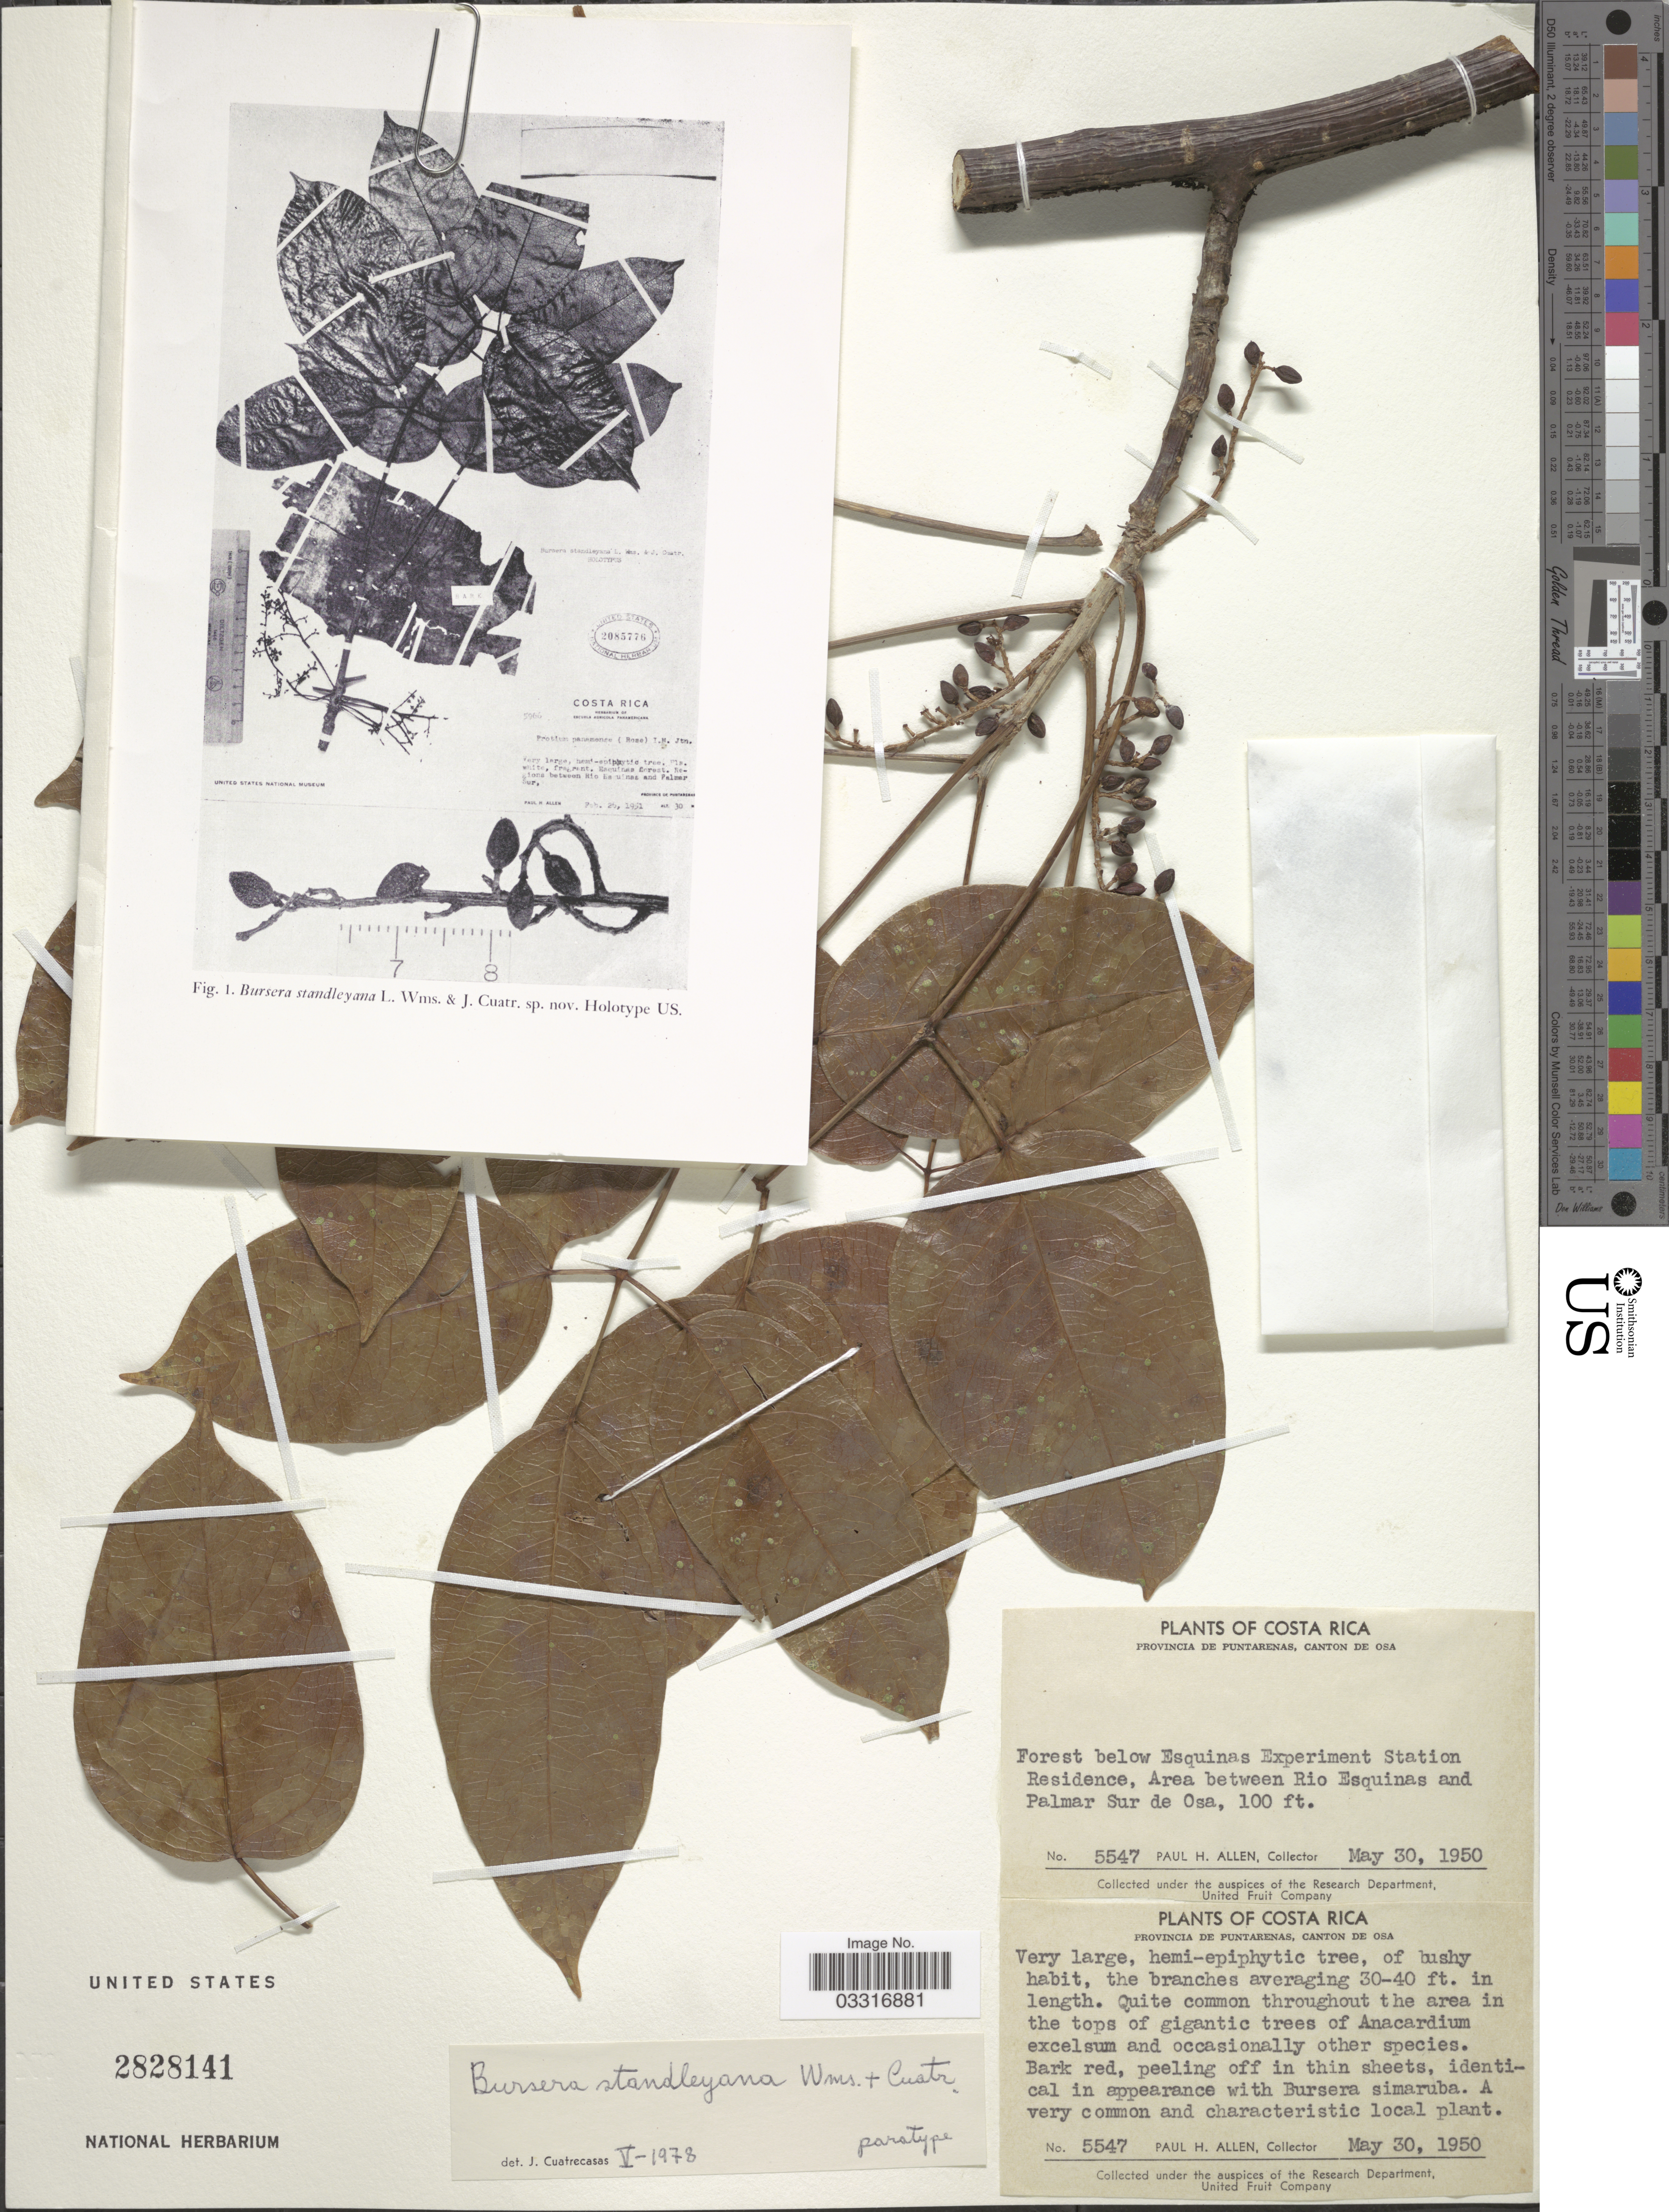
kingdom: Plantae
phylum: Tracheophyta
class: Magnoliopsida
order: Sapindales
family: Burseraceae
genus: Bursera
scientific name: Bursera standleyana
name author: L.O. Williams & Cuatrec.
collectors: P. H. Allen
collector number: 5547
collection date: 1950-05-30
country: Costa Rica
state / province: Puntarenas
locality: Canton de Osa, Forest below Esquinas Experiment Station Residence, Area between Rio Esquinas and Palmar Sur de Osa.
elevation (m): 30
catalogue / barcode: US 2828141